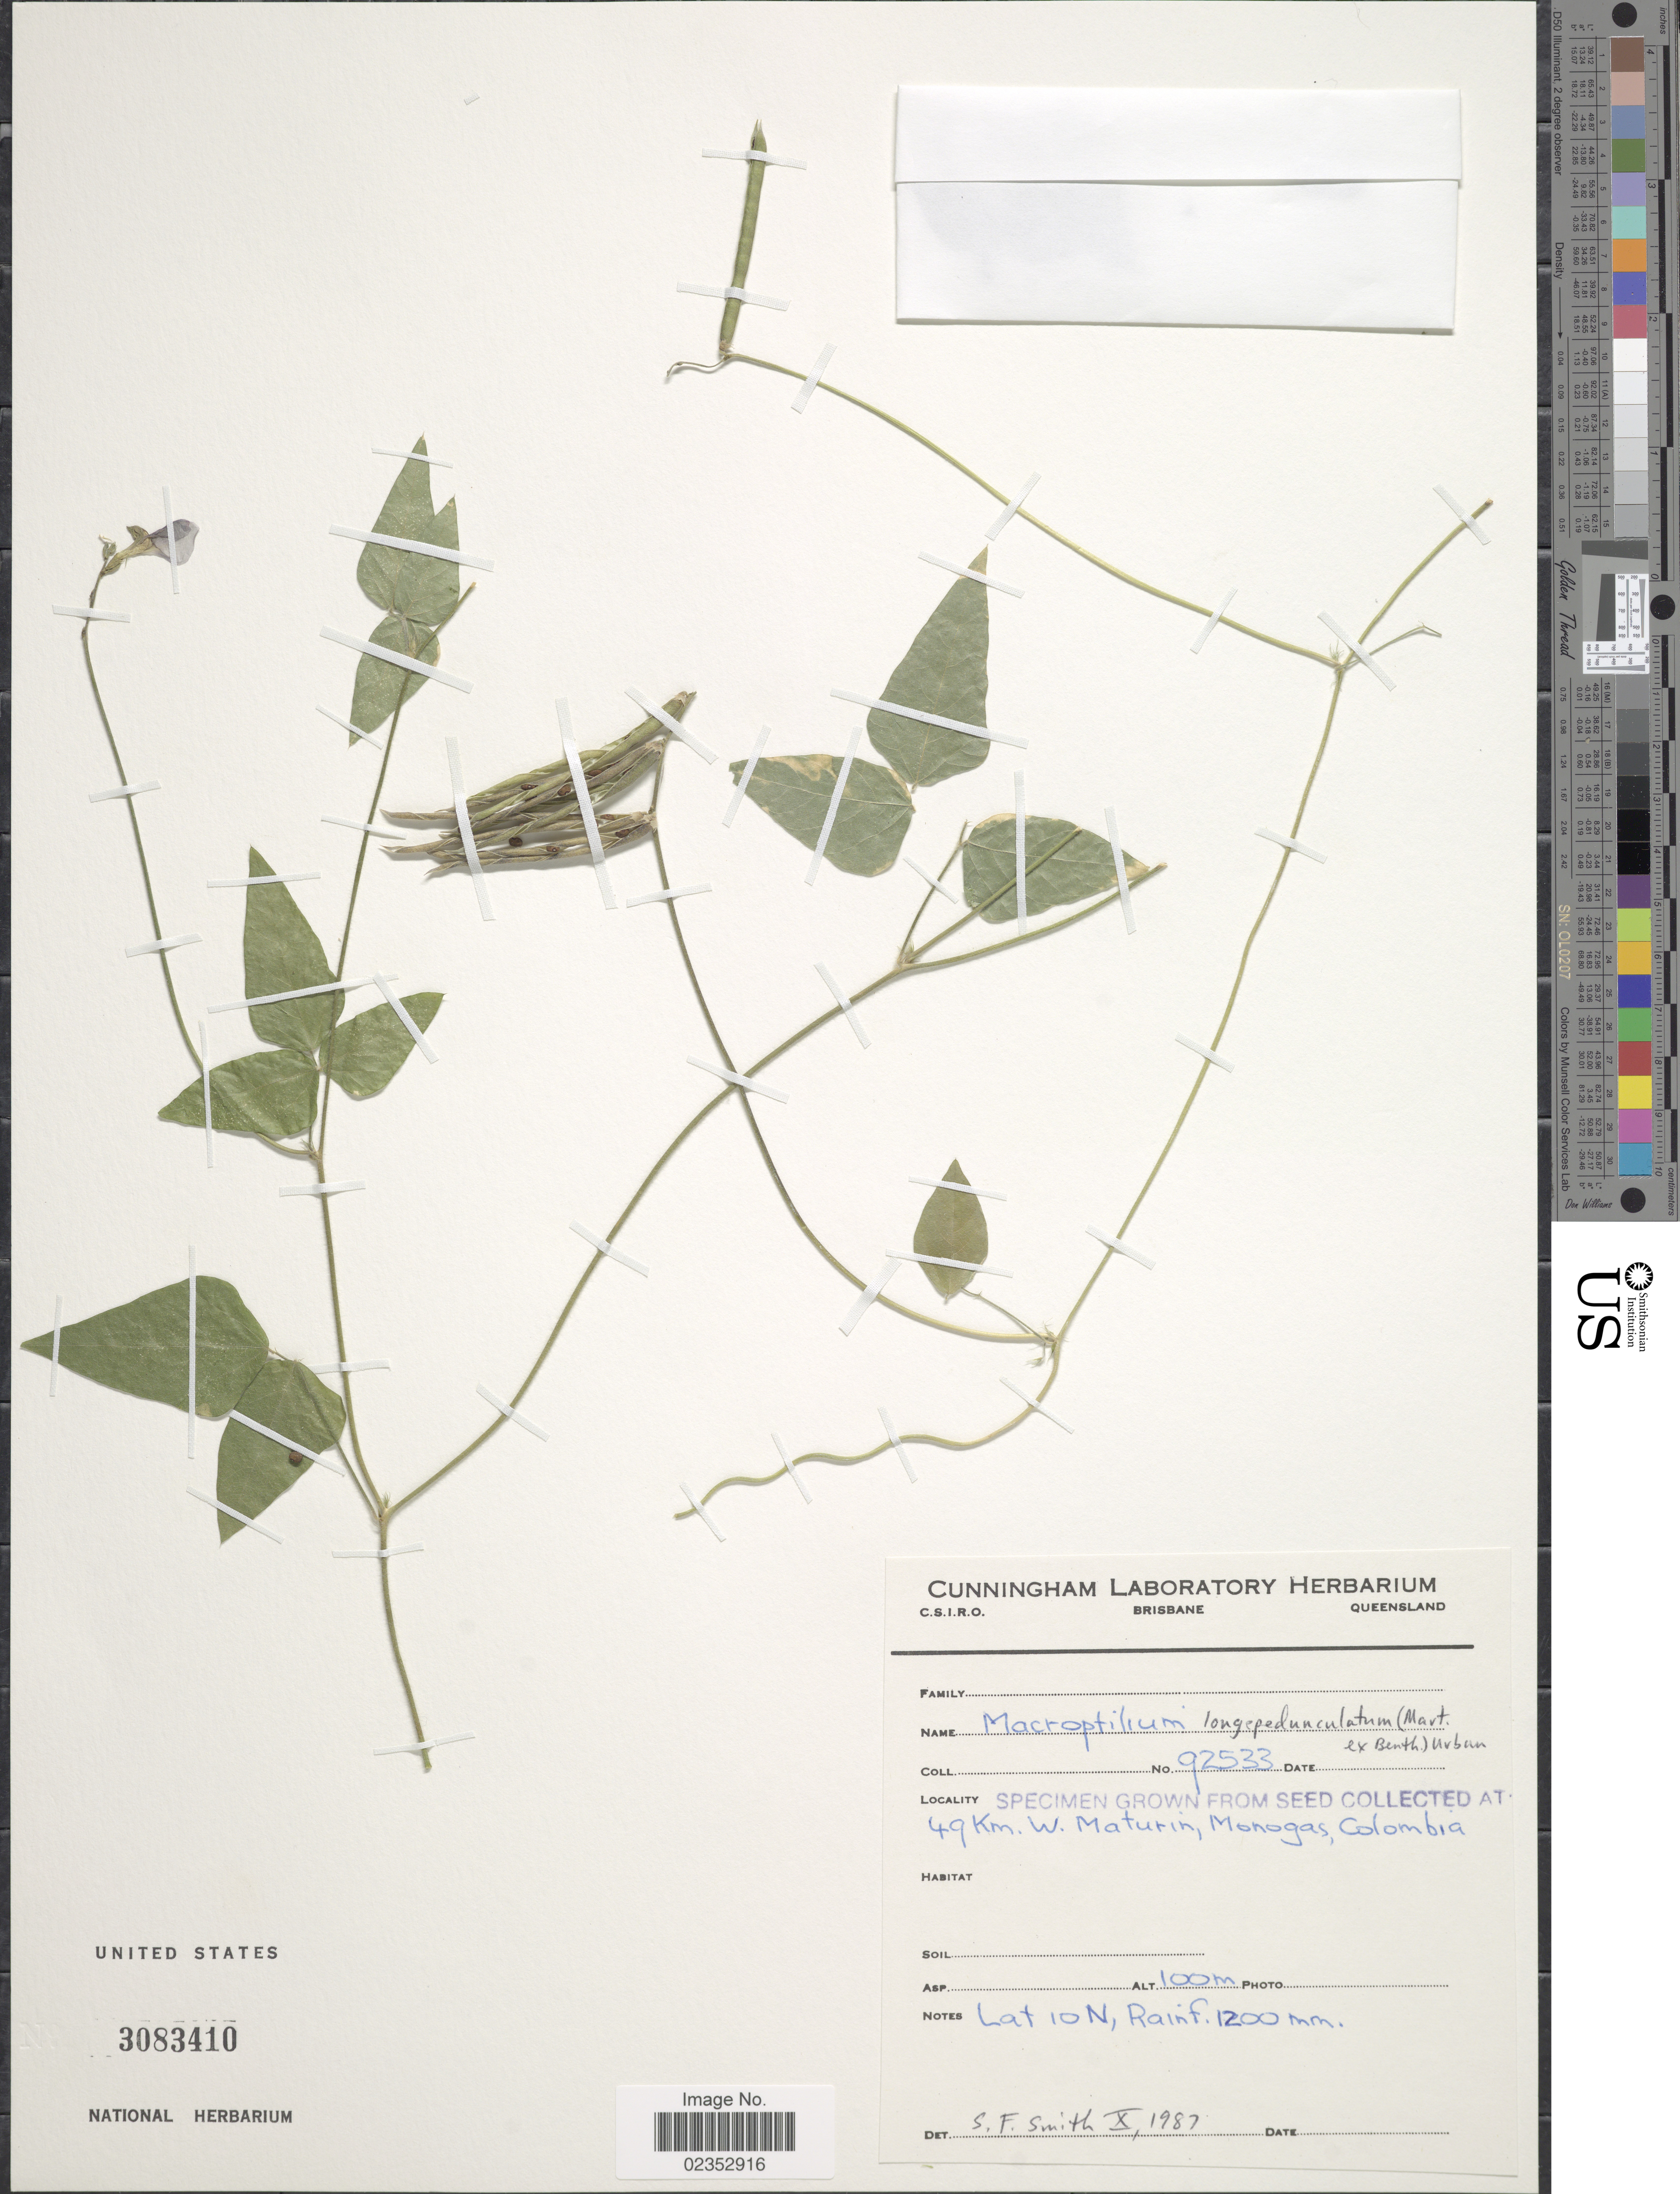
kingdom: Plantae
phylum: Tracheophyta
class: Magnoliopsida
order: Fabales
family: Fabaceae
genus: Macroptilium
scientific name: Macroptilium gracile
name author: (Poepp. ex Benth.) Urb.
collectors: Ex Herb. Cunningham Laboratory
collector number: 92533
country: Colombia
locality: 49 Km W Maturin, Monagas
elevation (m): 100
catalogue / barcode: US 3083410